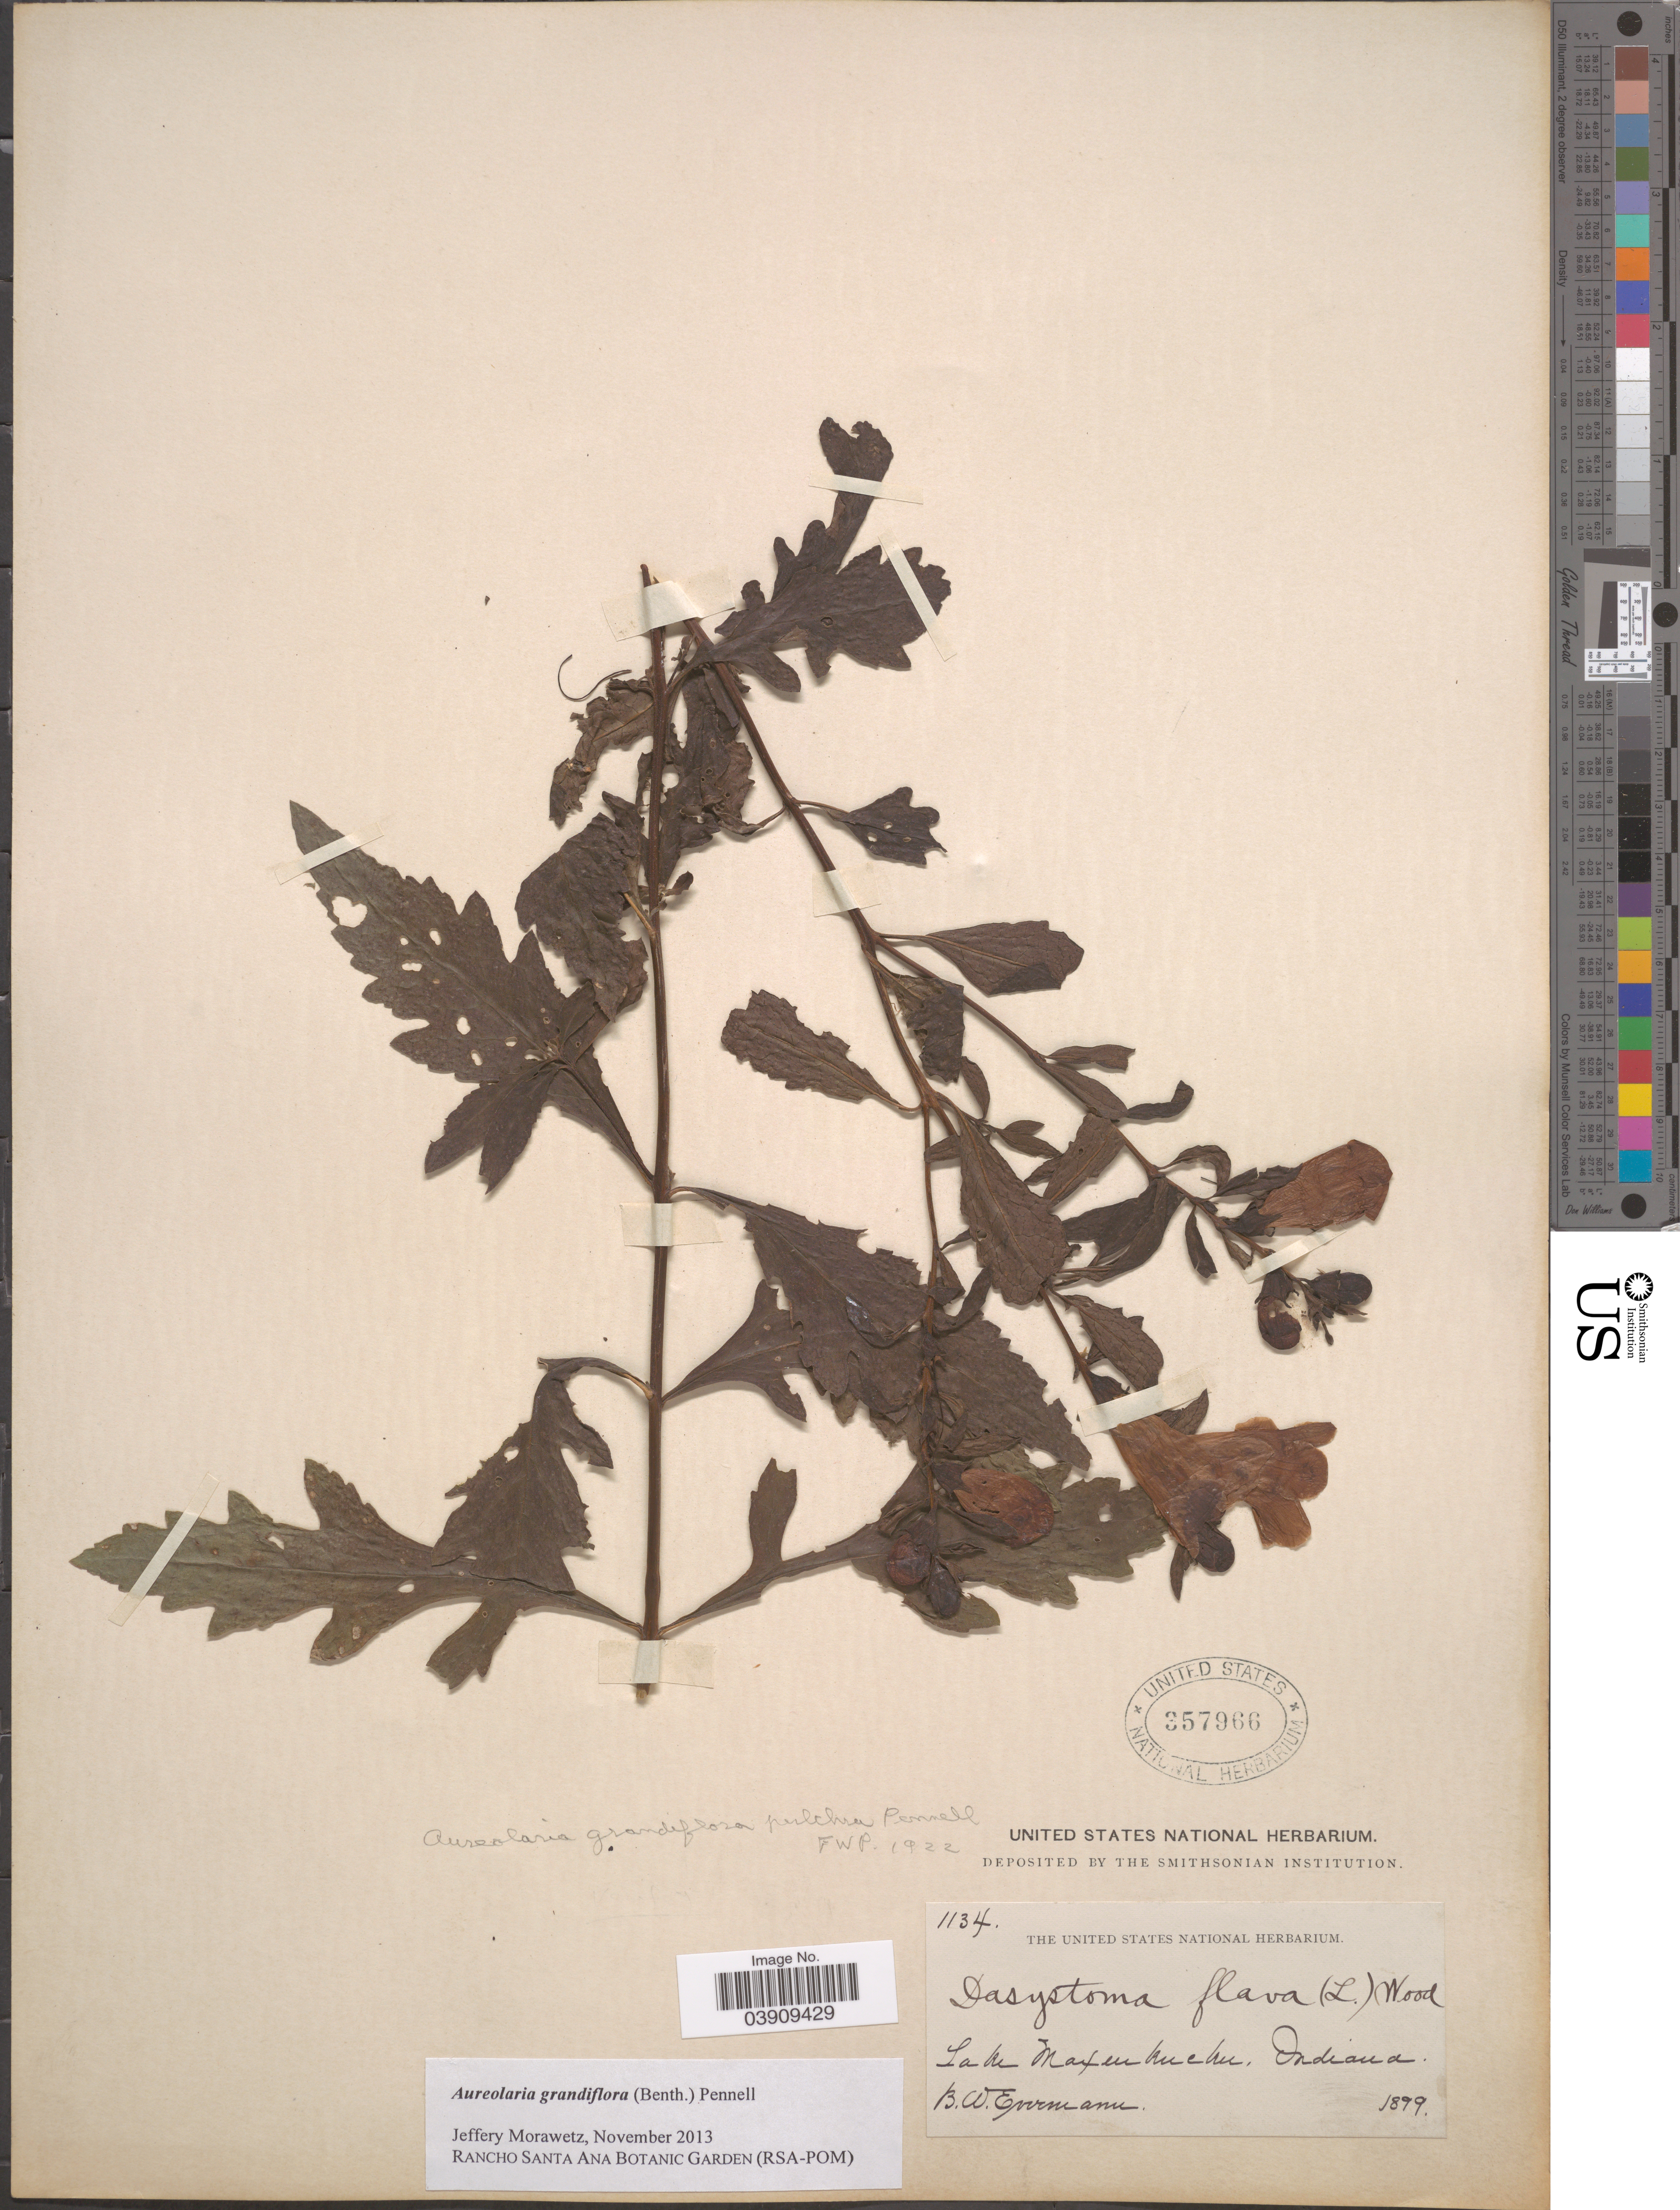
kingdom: Plantae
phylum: Tracheophyta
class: Magnoliopsida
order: Lamiales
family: Orobanchaceae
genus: Aureolaria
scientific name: Aureolaria grandiflora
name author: (Benth.) Pennell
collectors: B. W. Evermann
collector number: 1134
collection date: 1899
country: United States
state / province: Indiana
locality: Lake Maxinkuckee.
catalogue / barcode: US 357966